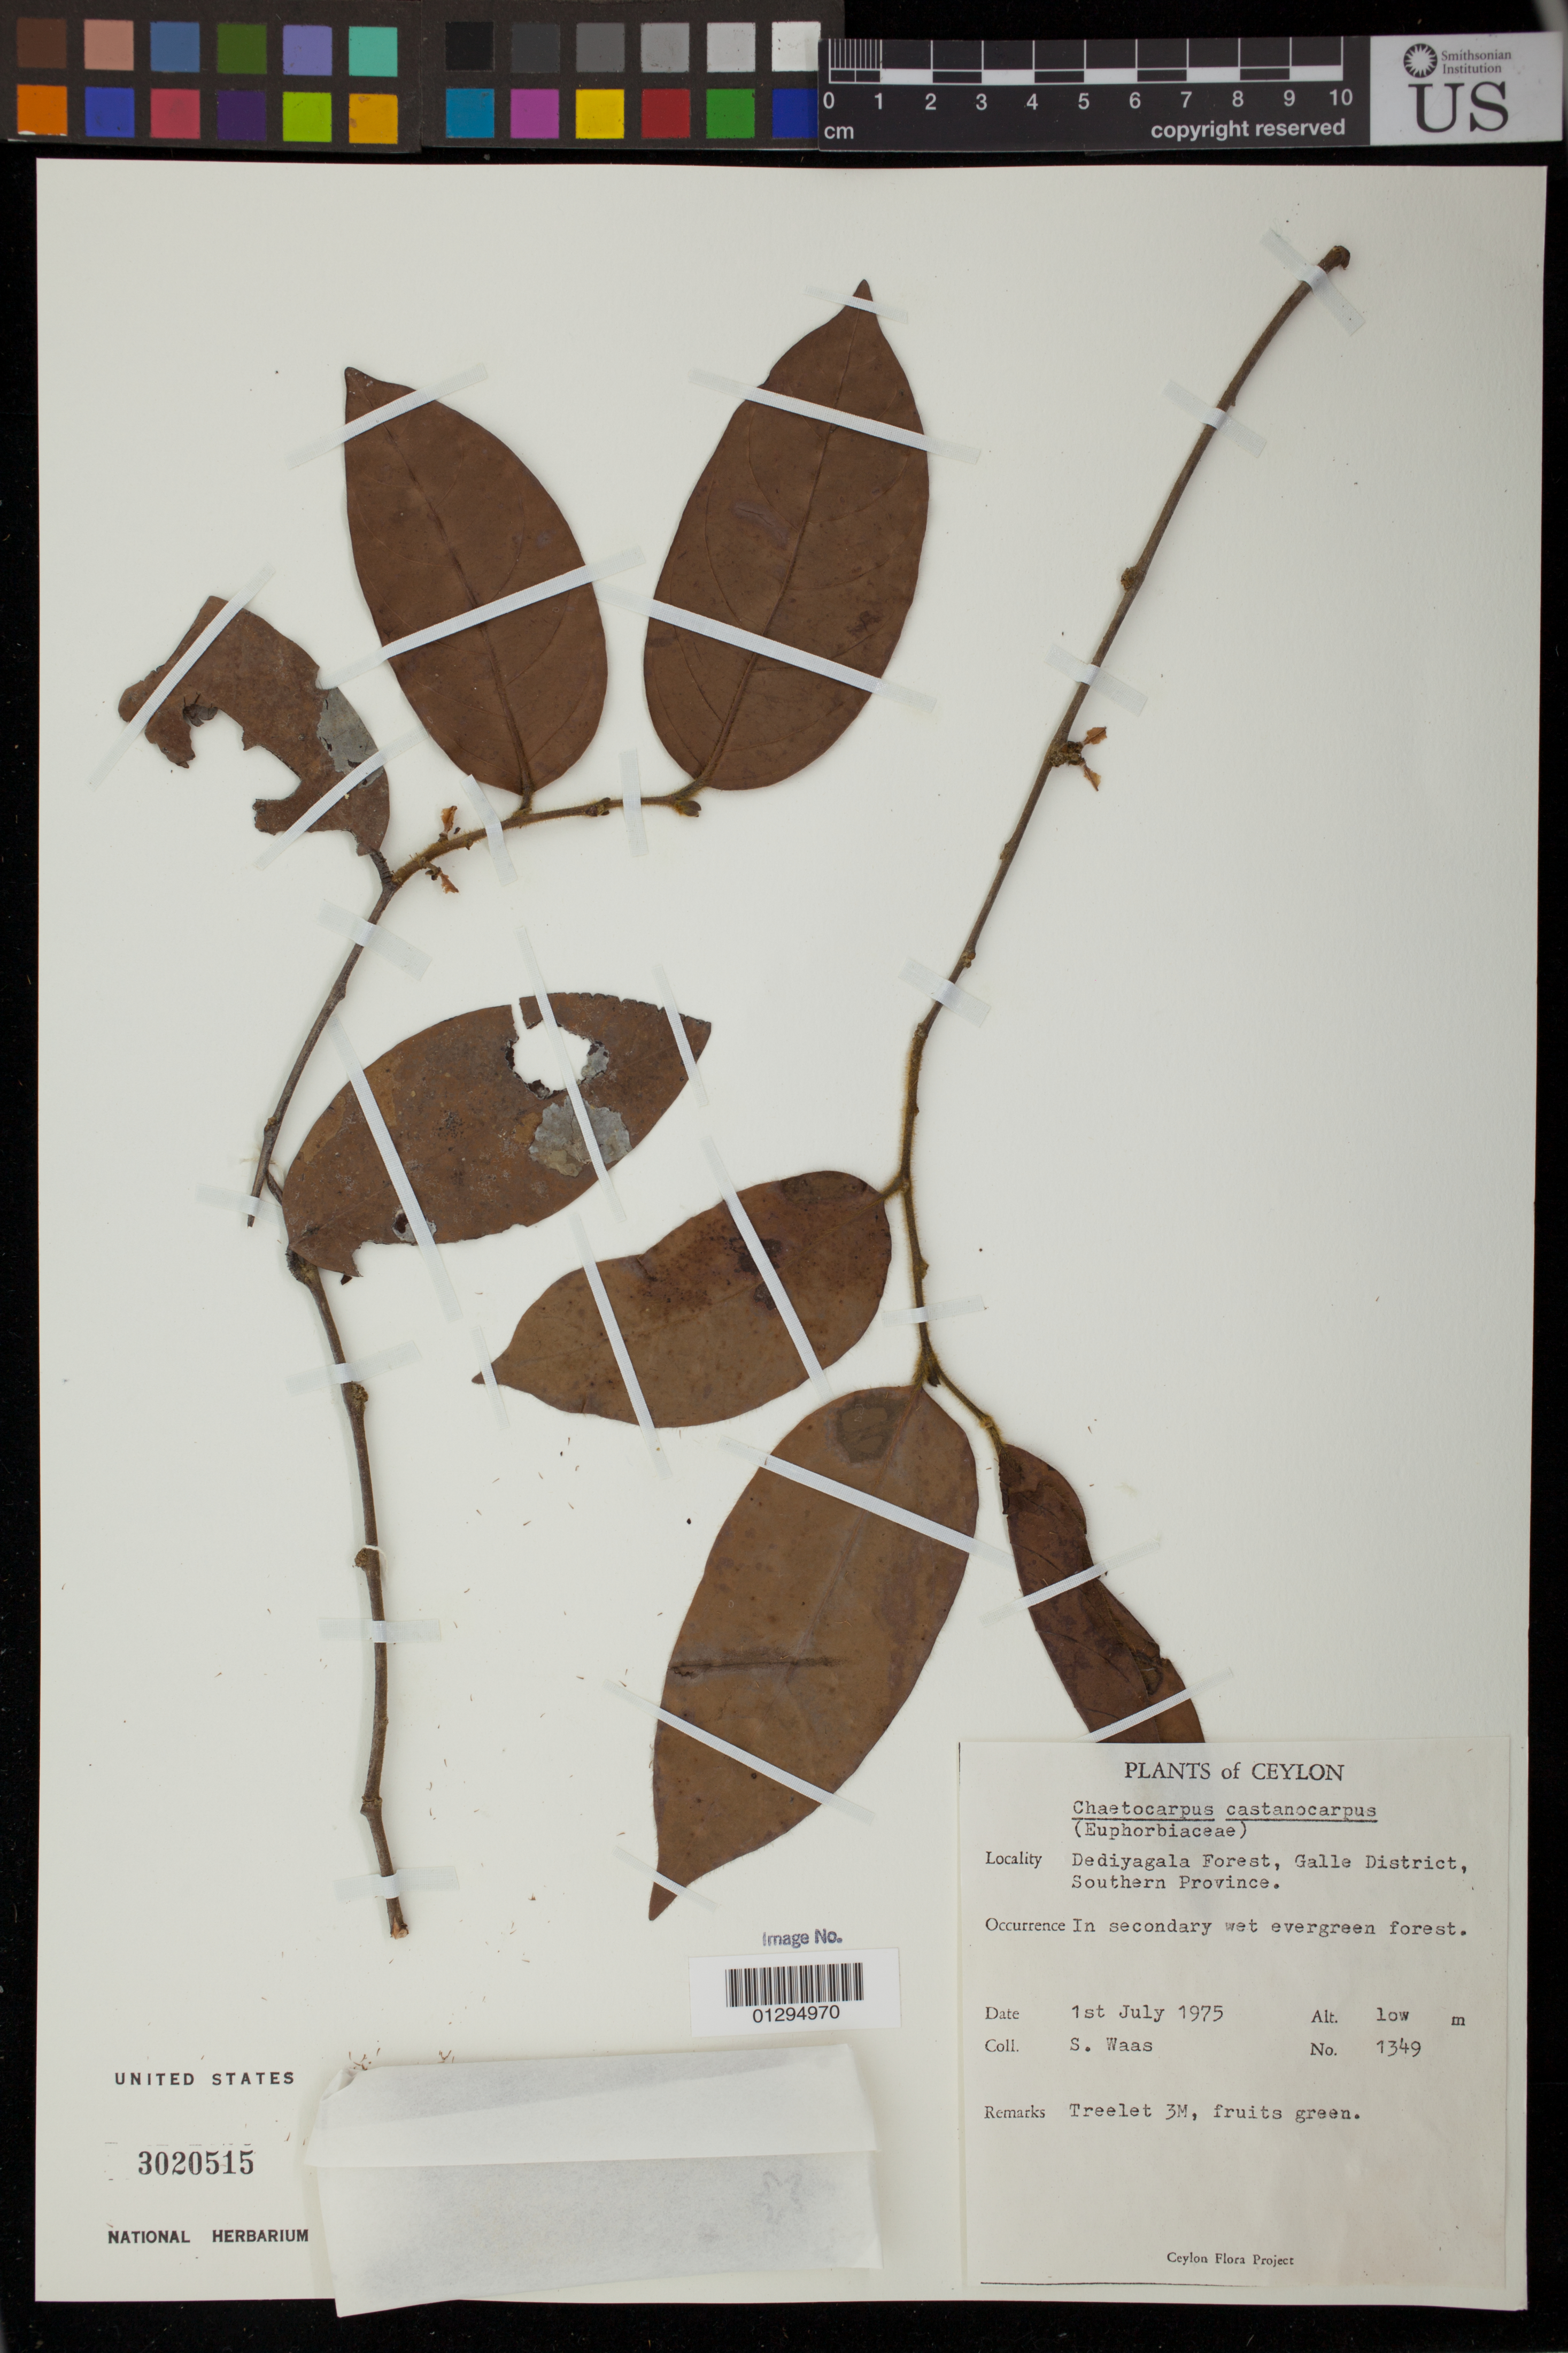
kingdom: Plantae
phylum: Tracheophyta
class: Magnoliopsida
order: Malpighiales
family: Peraceae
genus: Chaetocarpus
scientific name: Chaetocarpus castanocarpus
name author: (Roxb.) Thwaites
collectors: S. Waas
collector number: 1349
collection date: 1975-07-01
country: Sri Lanka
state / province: Southern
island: Ceylon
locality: Dediyagala Forest, Galle District.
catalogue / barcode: US 3020515